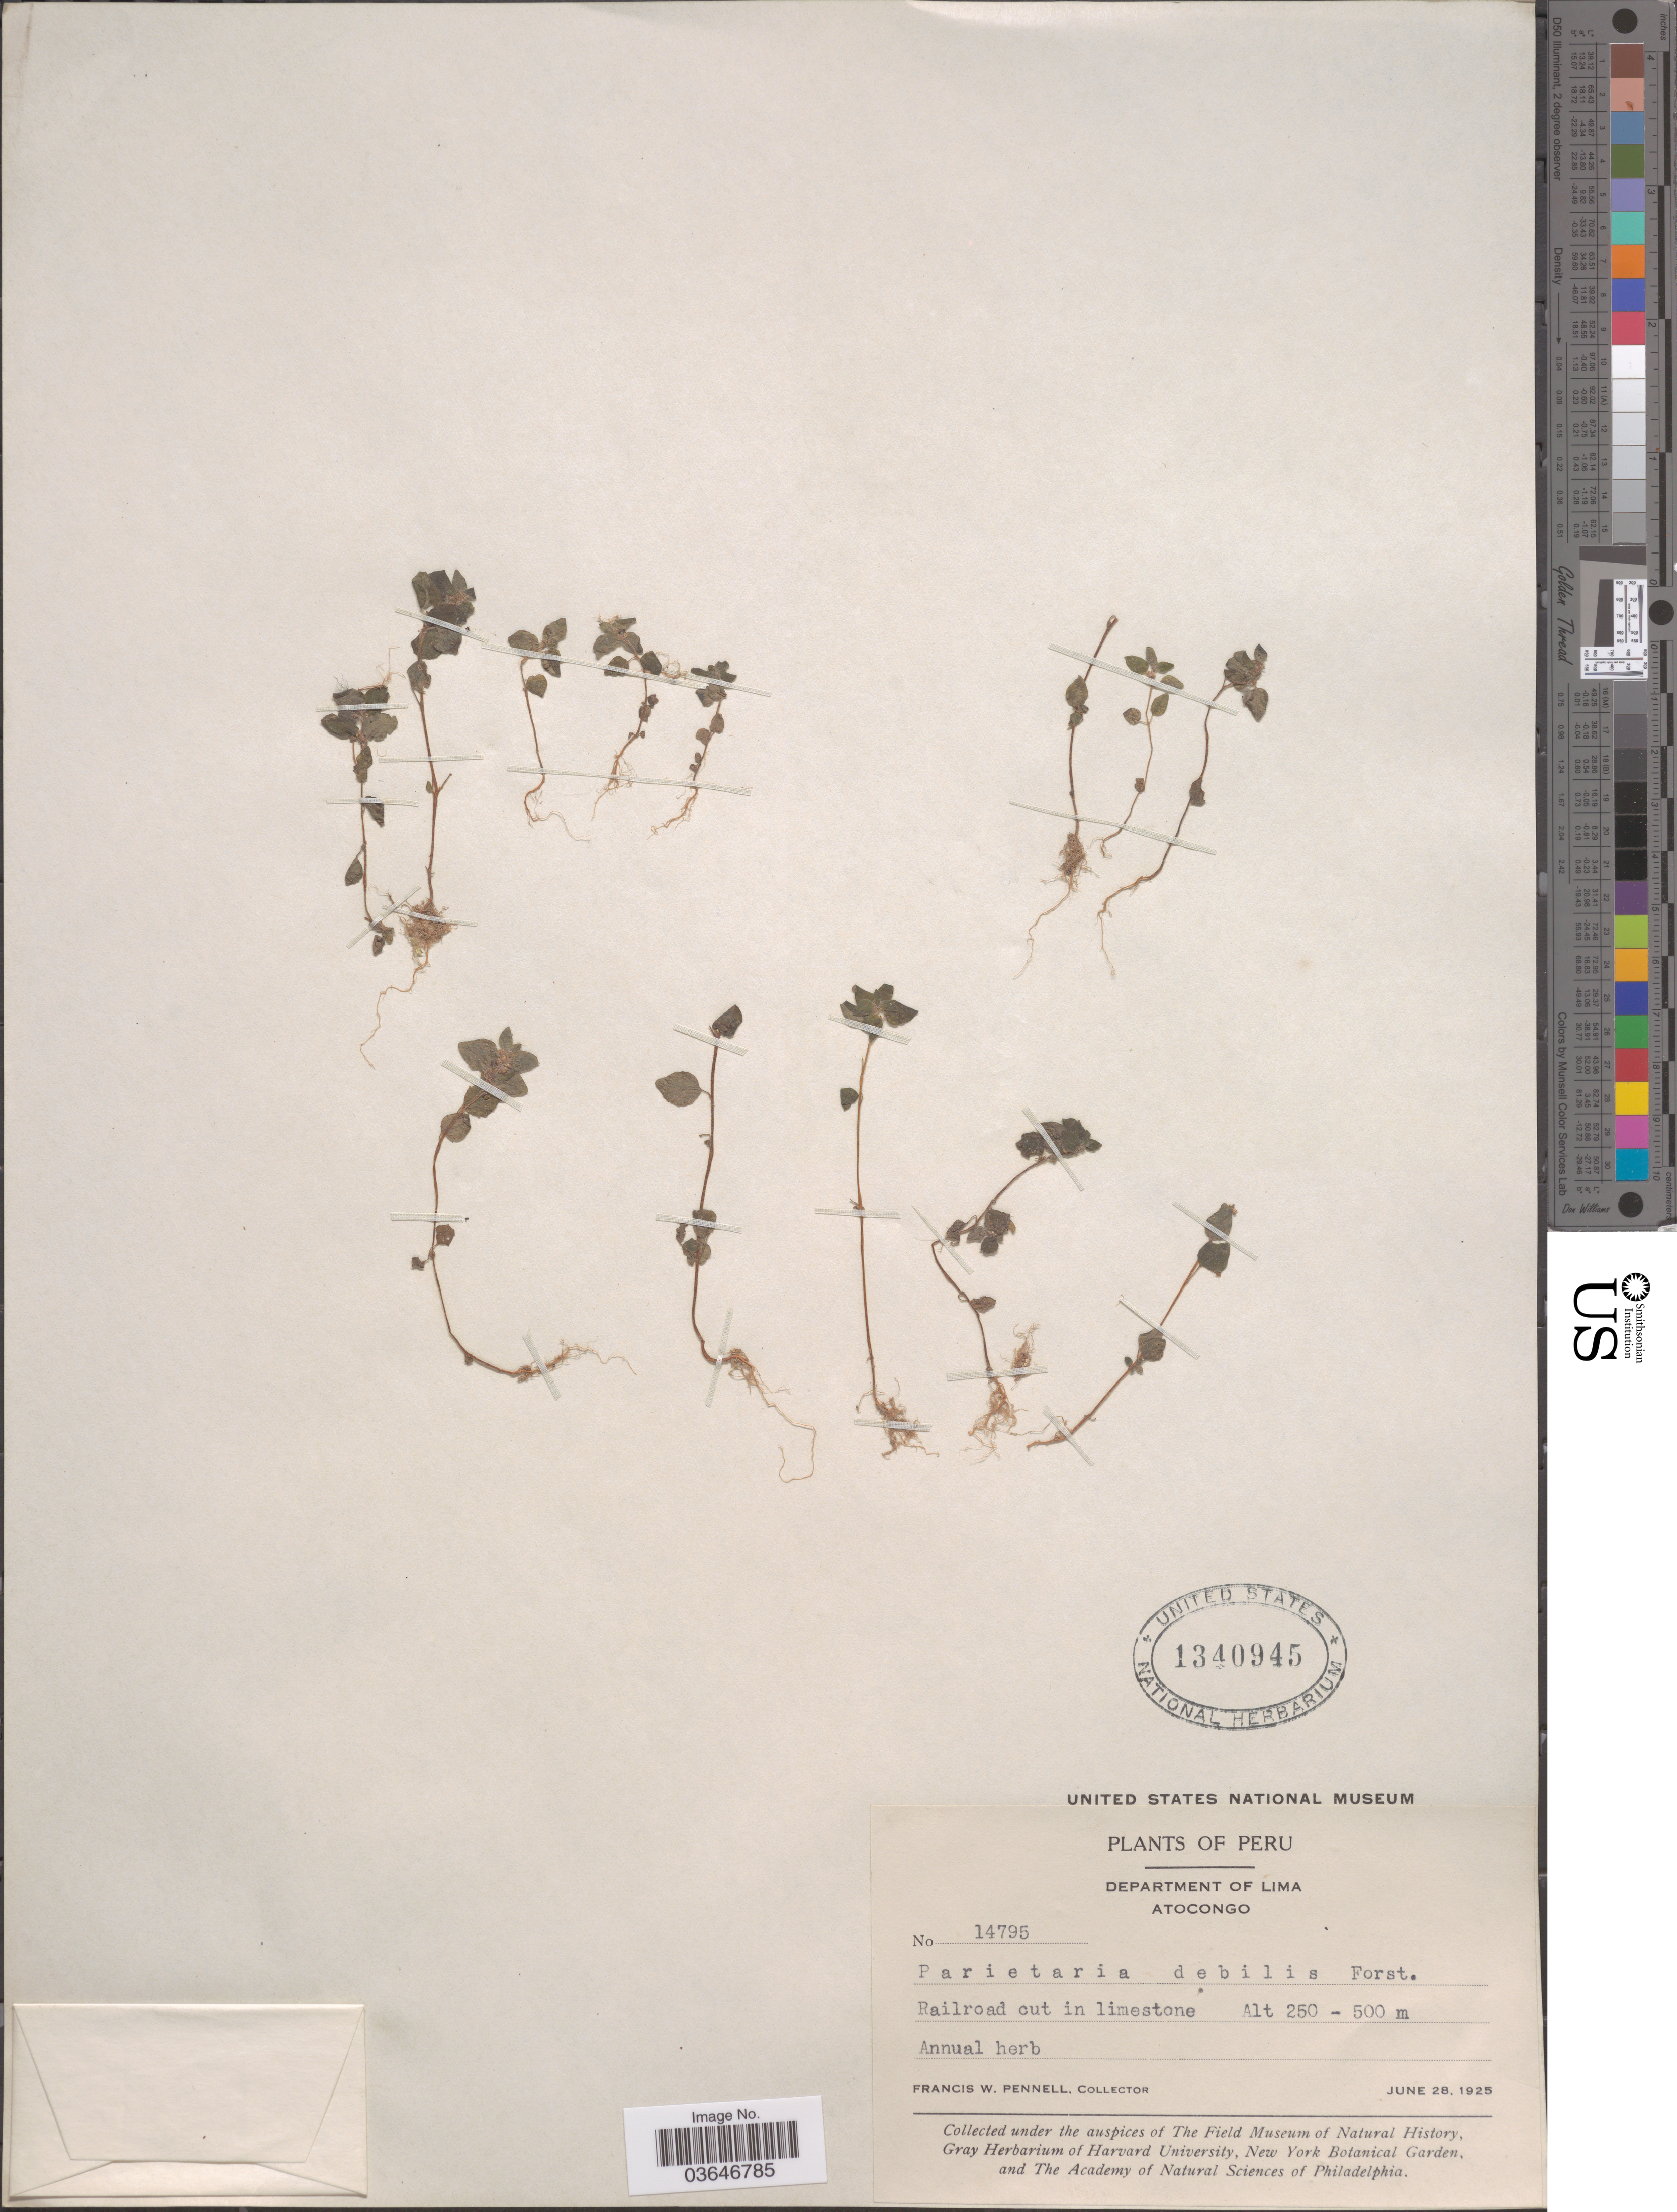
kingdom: Plantae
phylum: Tracheophyta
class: Magnoliopsida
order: Rosales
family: Urticaceae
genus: Parietaria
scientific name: Parietaria debilis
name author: G. Forst.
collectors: F. W. Pennell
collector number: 14795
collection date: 1925-06-28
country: Peru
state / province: Lima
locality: Department of Lima. Atocongo.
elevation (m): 250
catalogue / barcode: US 1340945